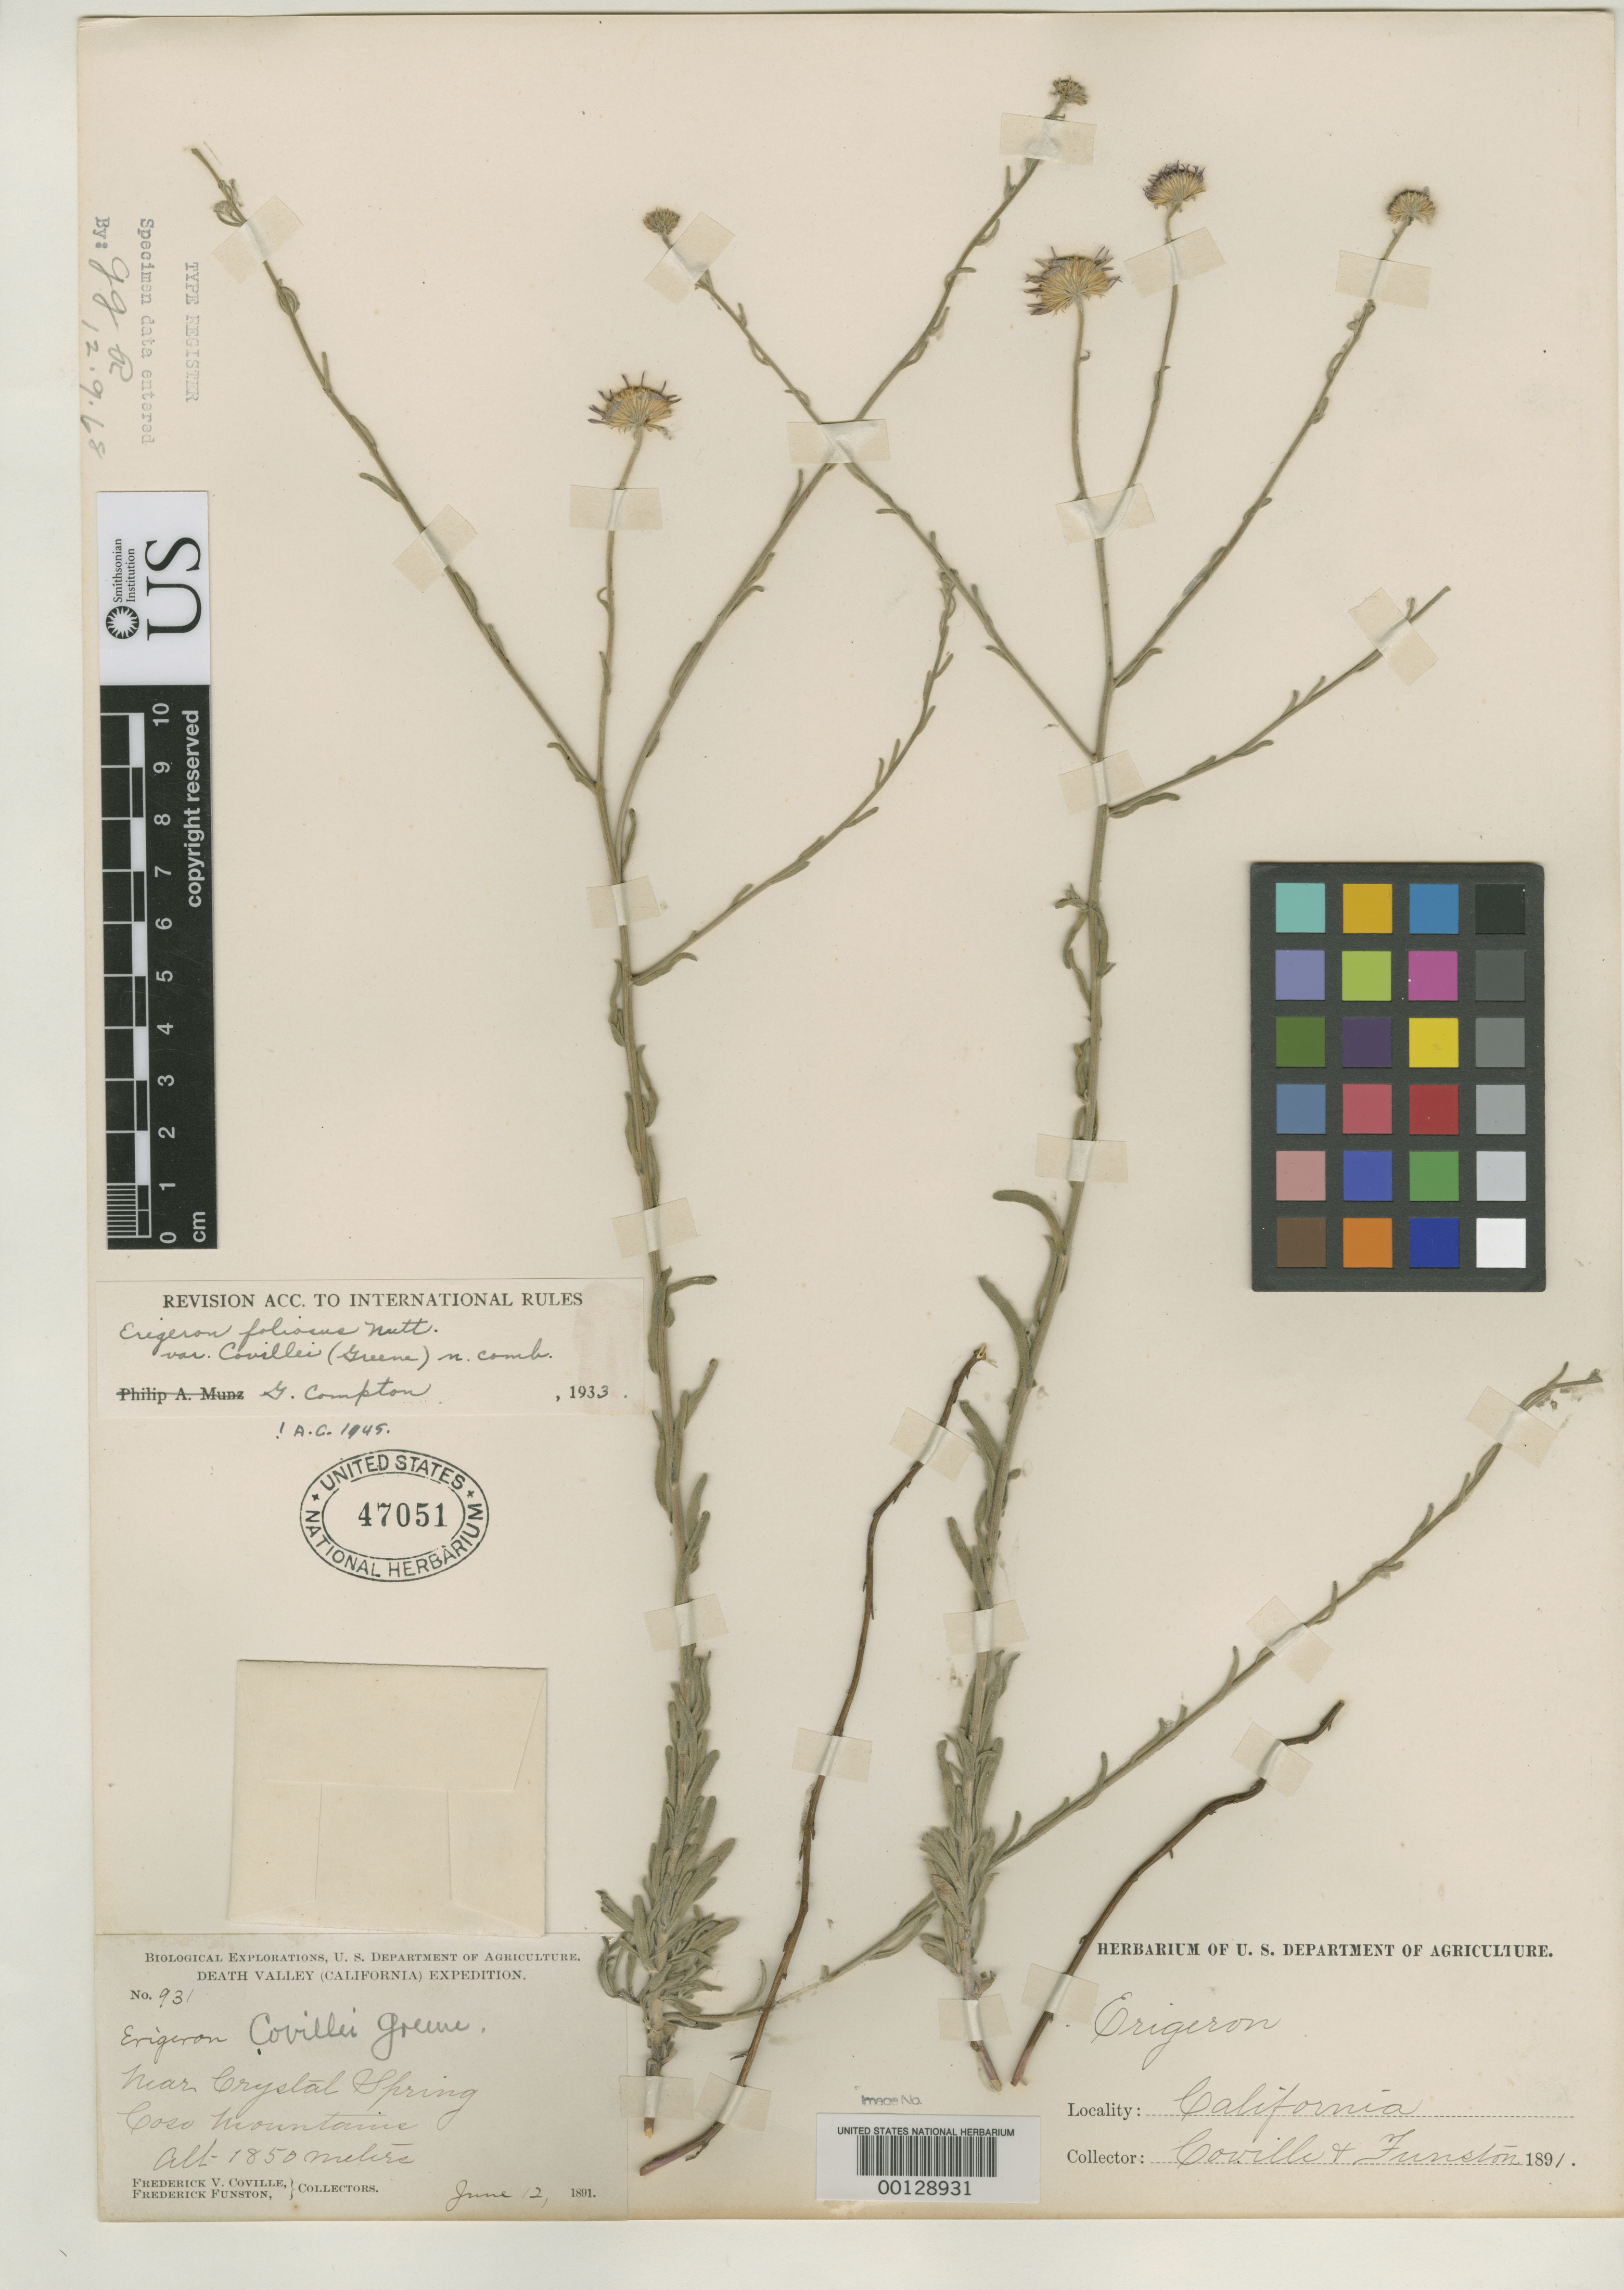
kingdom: Plantae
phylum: Tracheophyta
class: Magnoliopsida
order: Asterales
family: Asteraceae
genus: Erigeron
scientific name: Erigeron covillei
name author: Greene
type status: Isotype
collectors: F. V. Coville & F. Funston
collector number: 931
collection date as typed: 12 Jun 1891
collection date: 1891-06-12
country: United States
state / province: California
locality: Coso Mts.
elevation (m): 1850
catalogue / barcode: US 47051